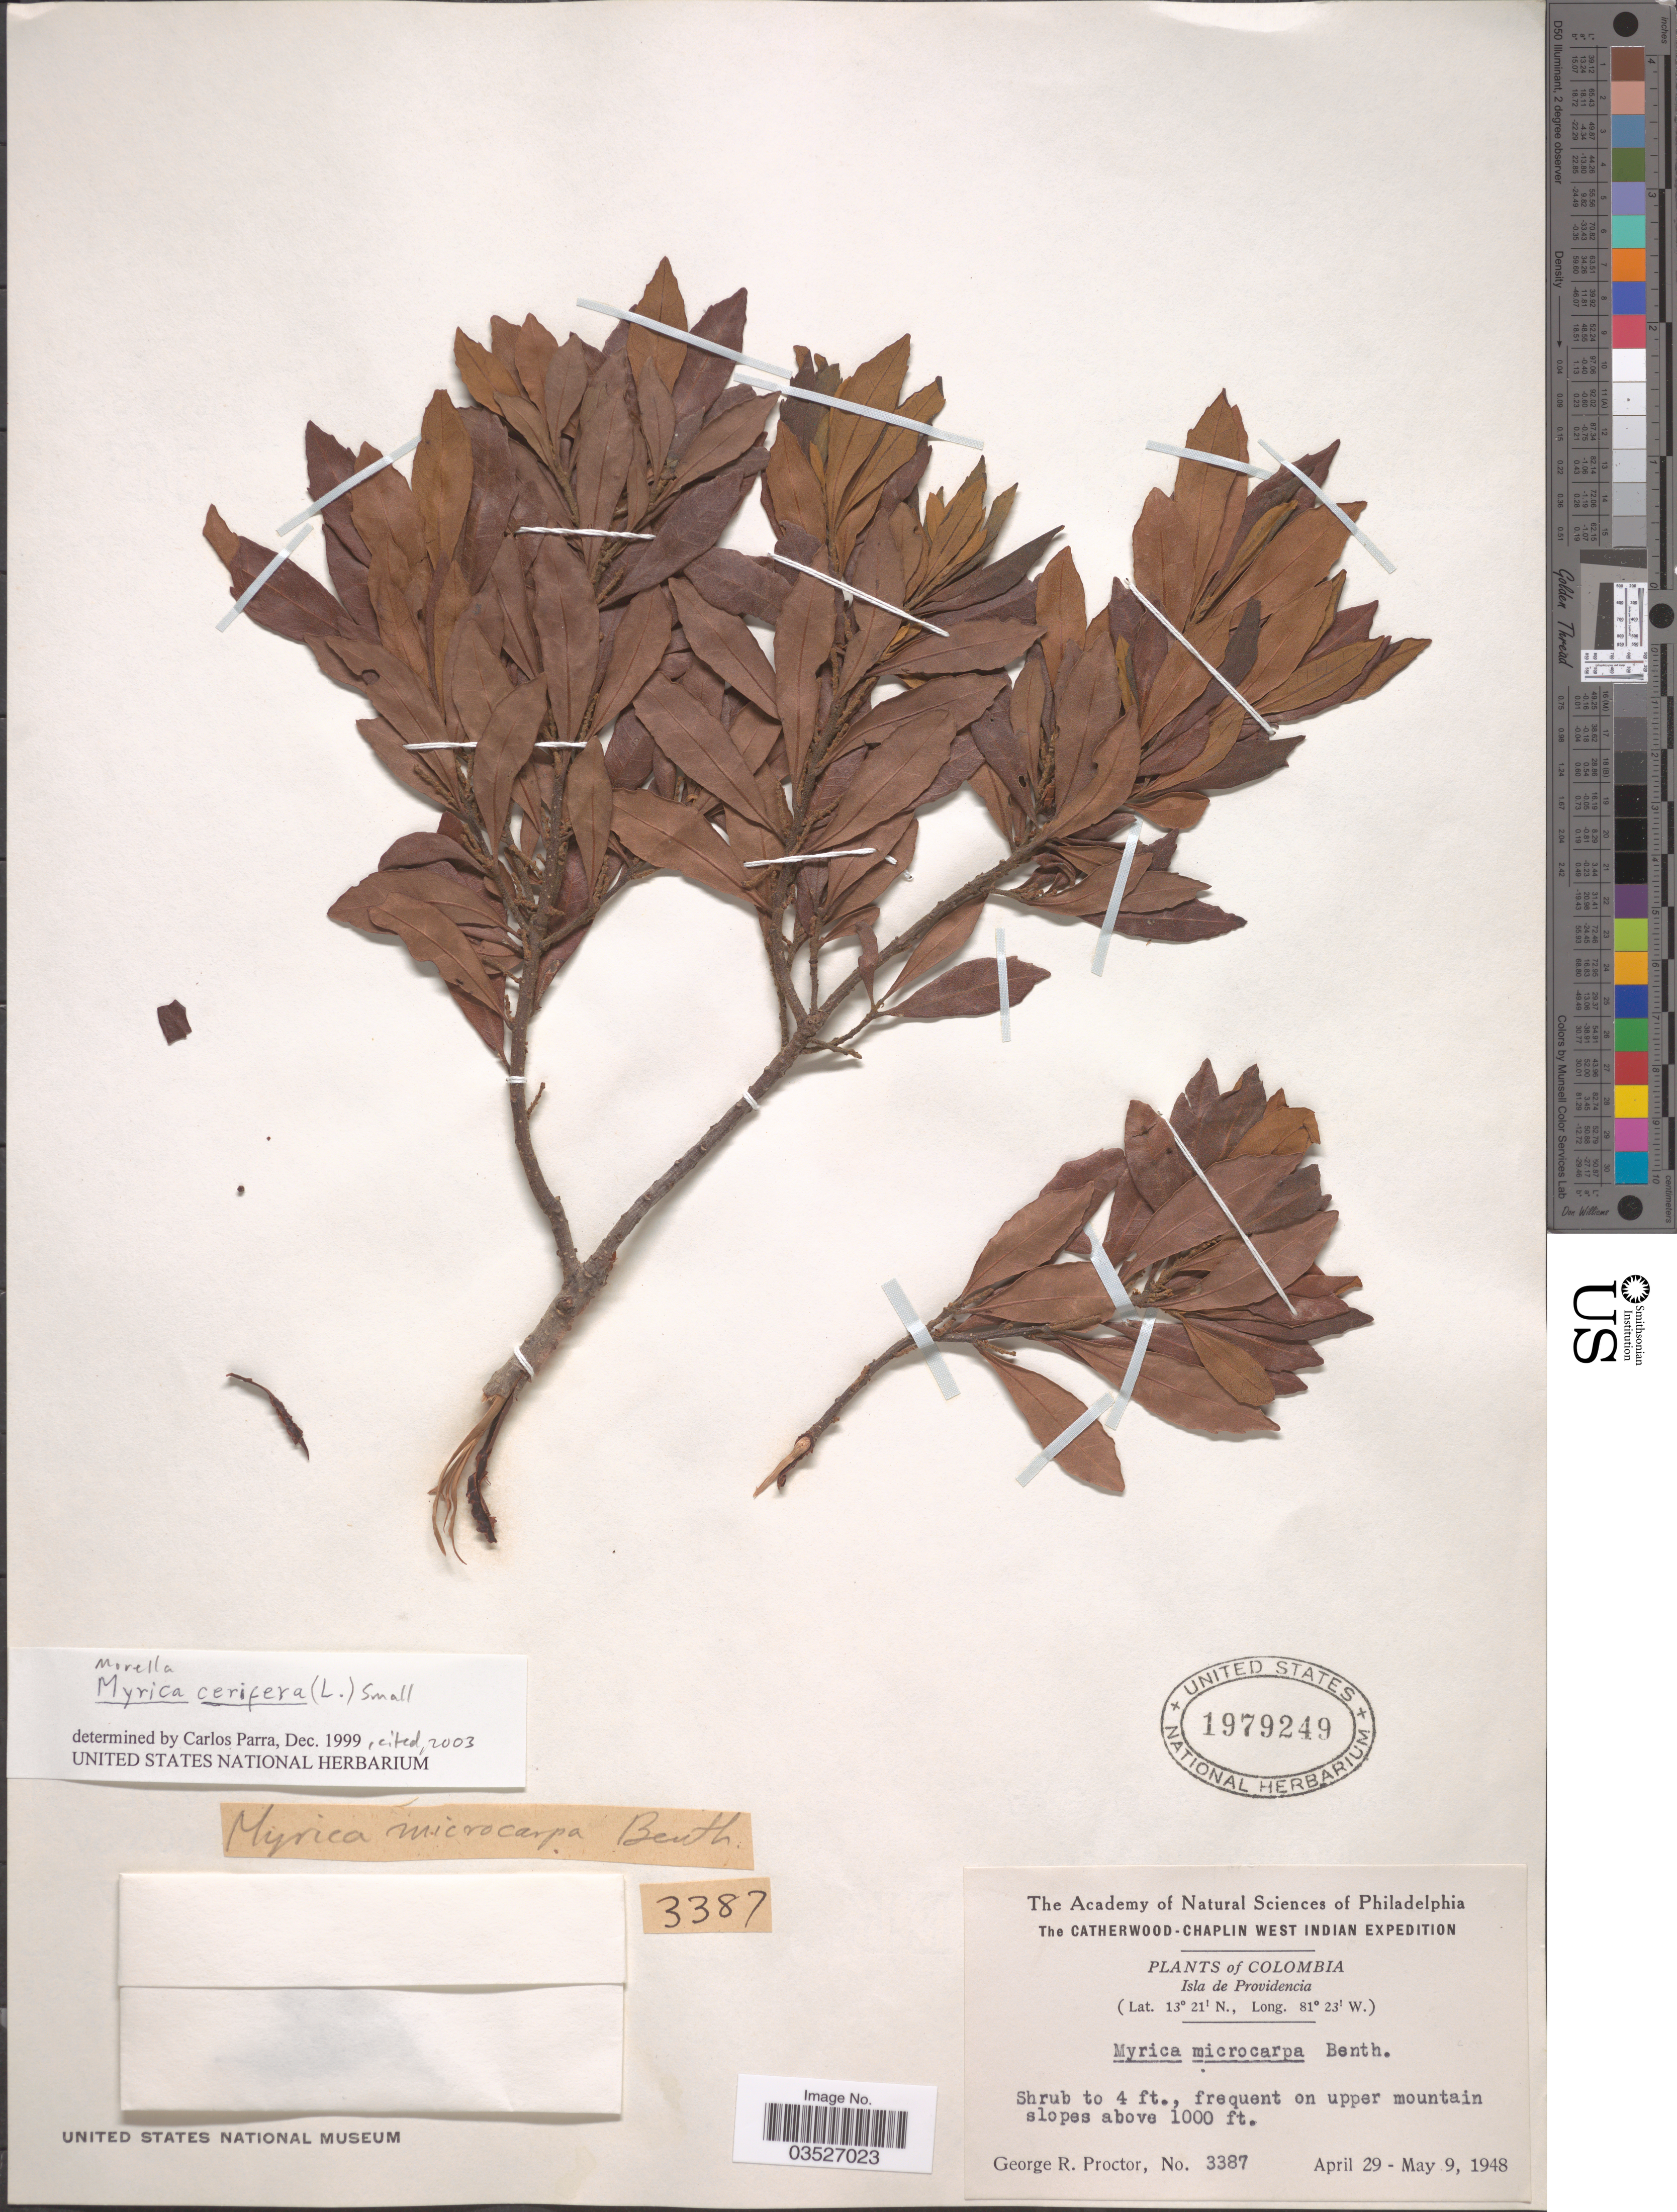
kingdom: Plantae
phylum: Tracheophyta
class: Magnoliopsida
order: Fagales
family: Myricaceae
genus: Morella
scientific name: Morella cerifera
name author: (L.) Small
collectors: G. R. Proctor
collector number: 3387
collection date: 1948-04-29/1948-05-09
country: Colombia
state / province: San Andres y Providencia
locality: Isla de Providencia. On upper mountain slopes.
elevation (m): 305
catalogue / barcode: US 1979249